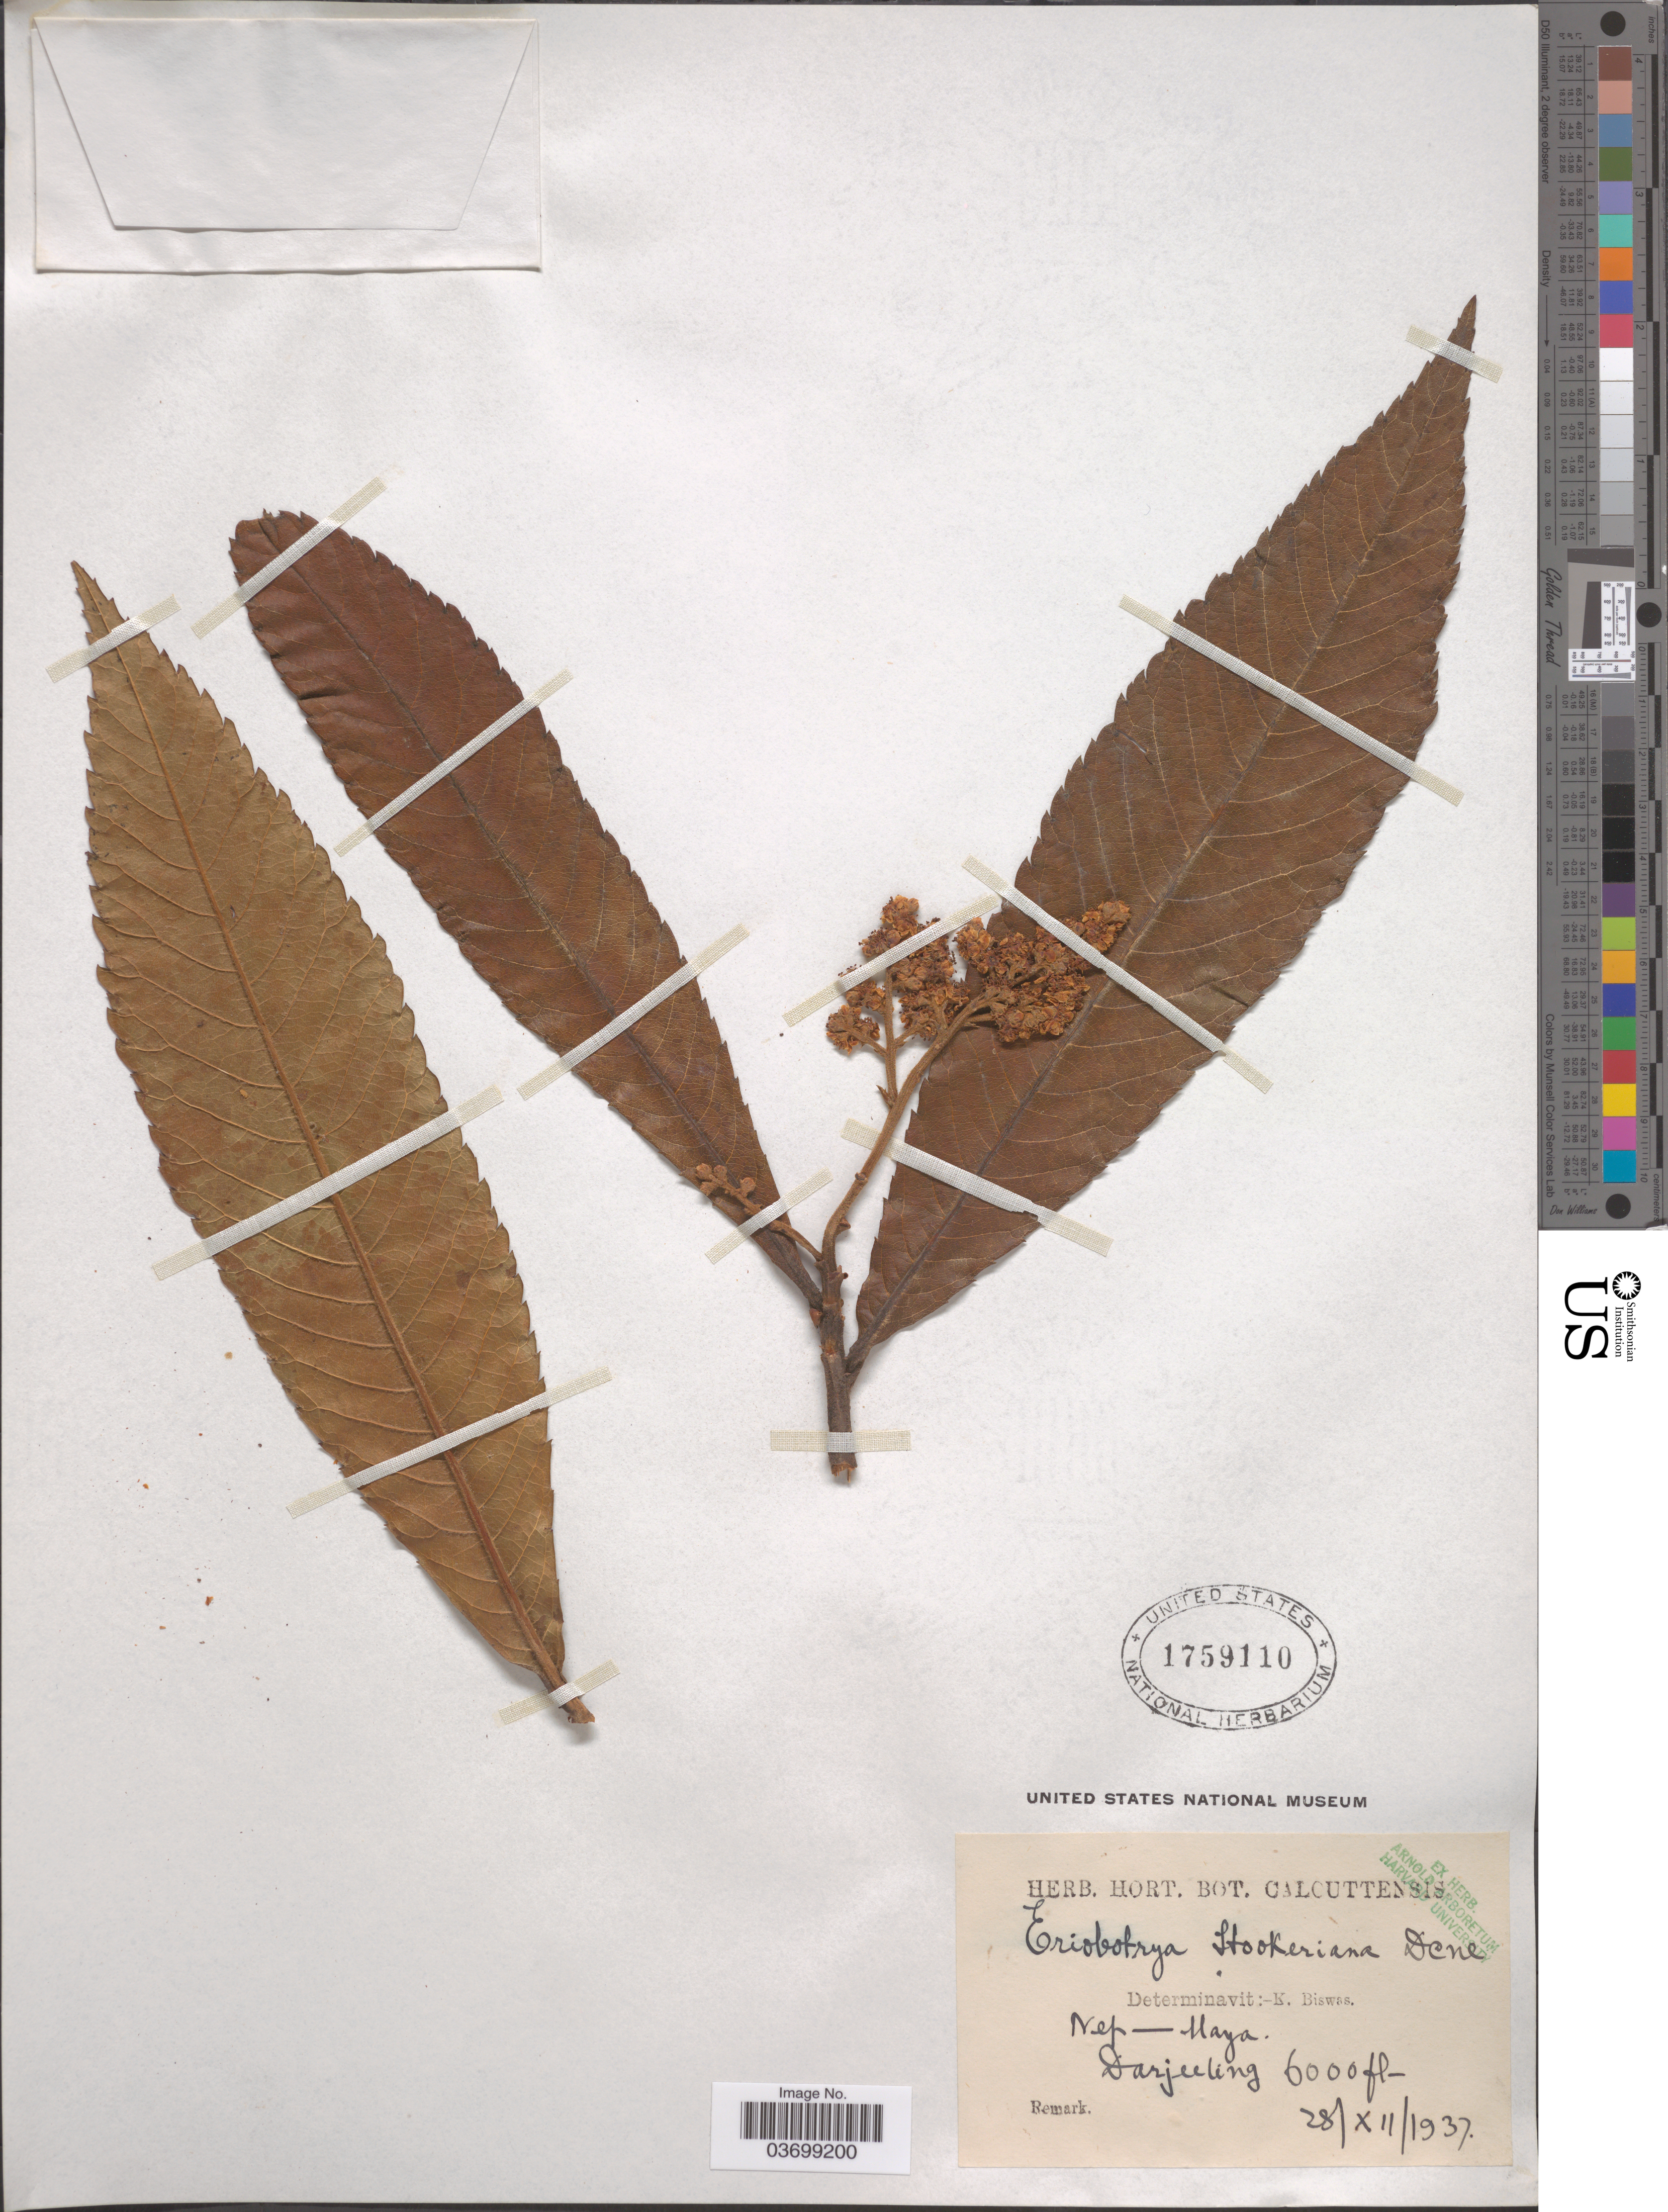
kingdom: Plantae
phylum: Tracheophyta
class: Magnoliopsida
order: Rosales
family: Rosaceae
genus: Rhaphiolepis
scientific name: Rhaphiolepis hookeriana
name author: (Decne.) B.B. Liu & J. Wen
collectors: ex Herb. Hort. Bot. Calcuttensis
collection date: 1937-12-28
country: India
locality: Nep - Maya. Darjeeling.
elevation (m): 1829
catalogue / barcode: US 1759110